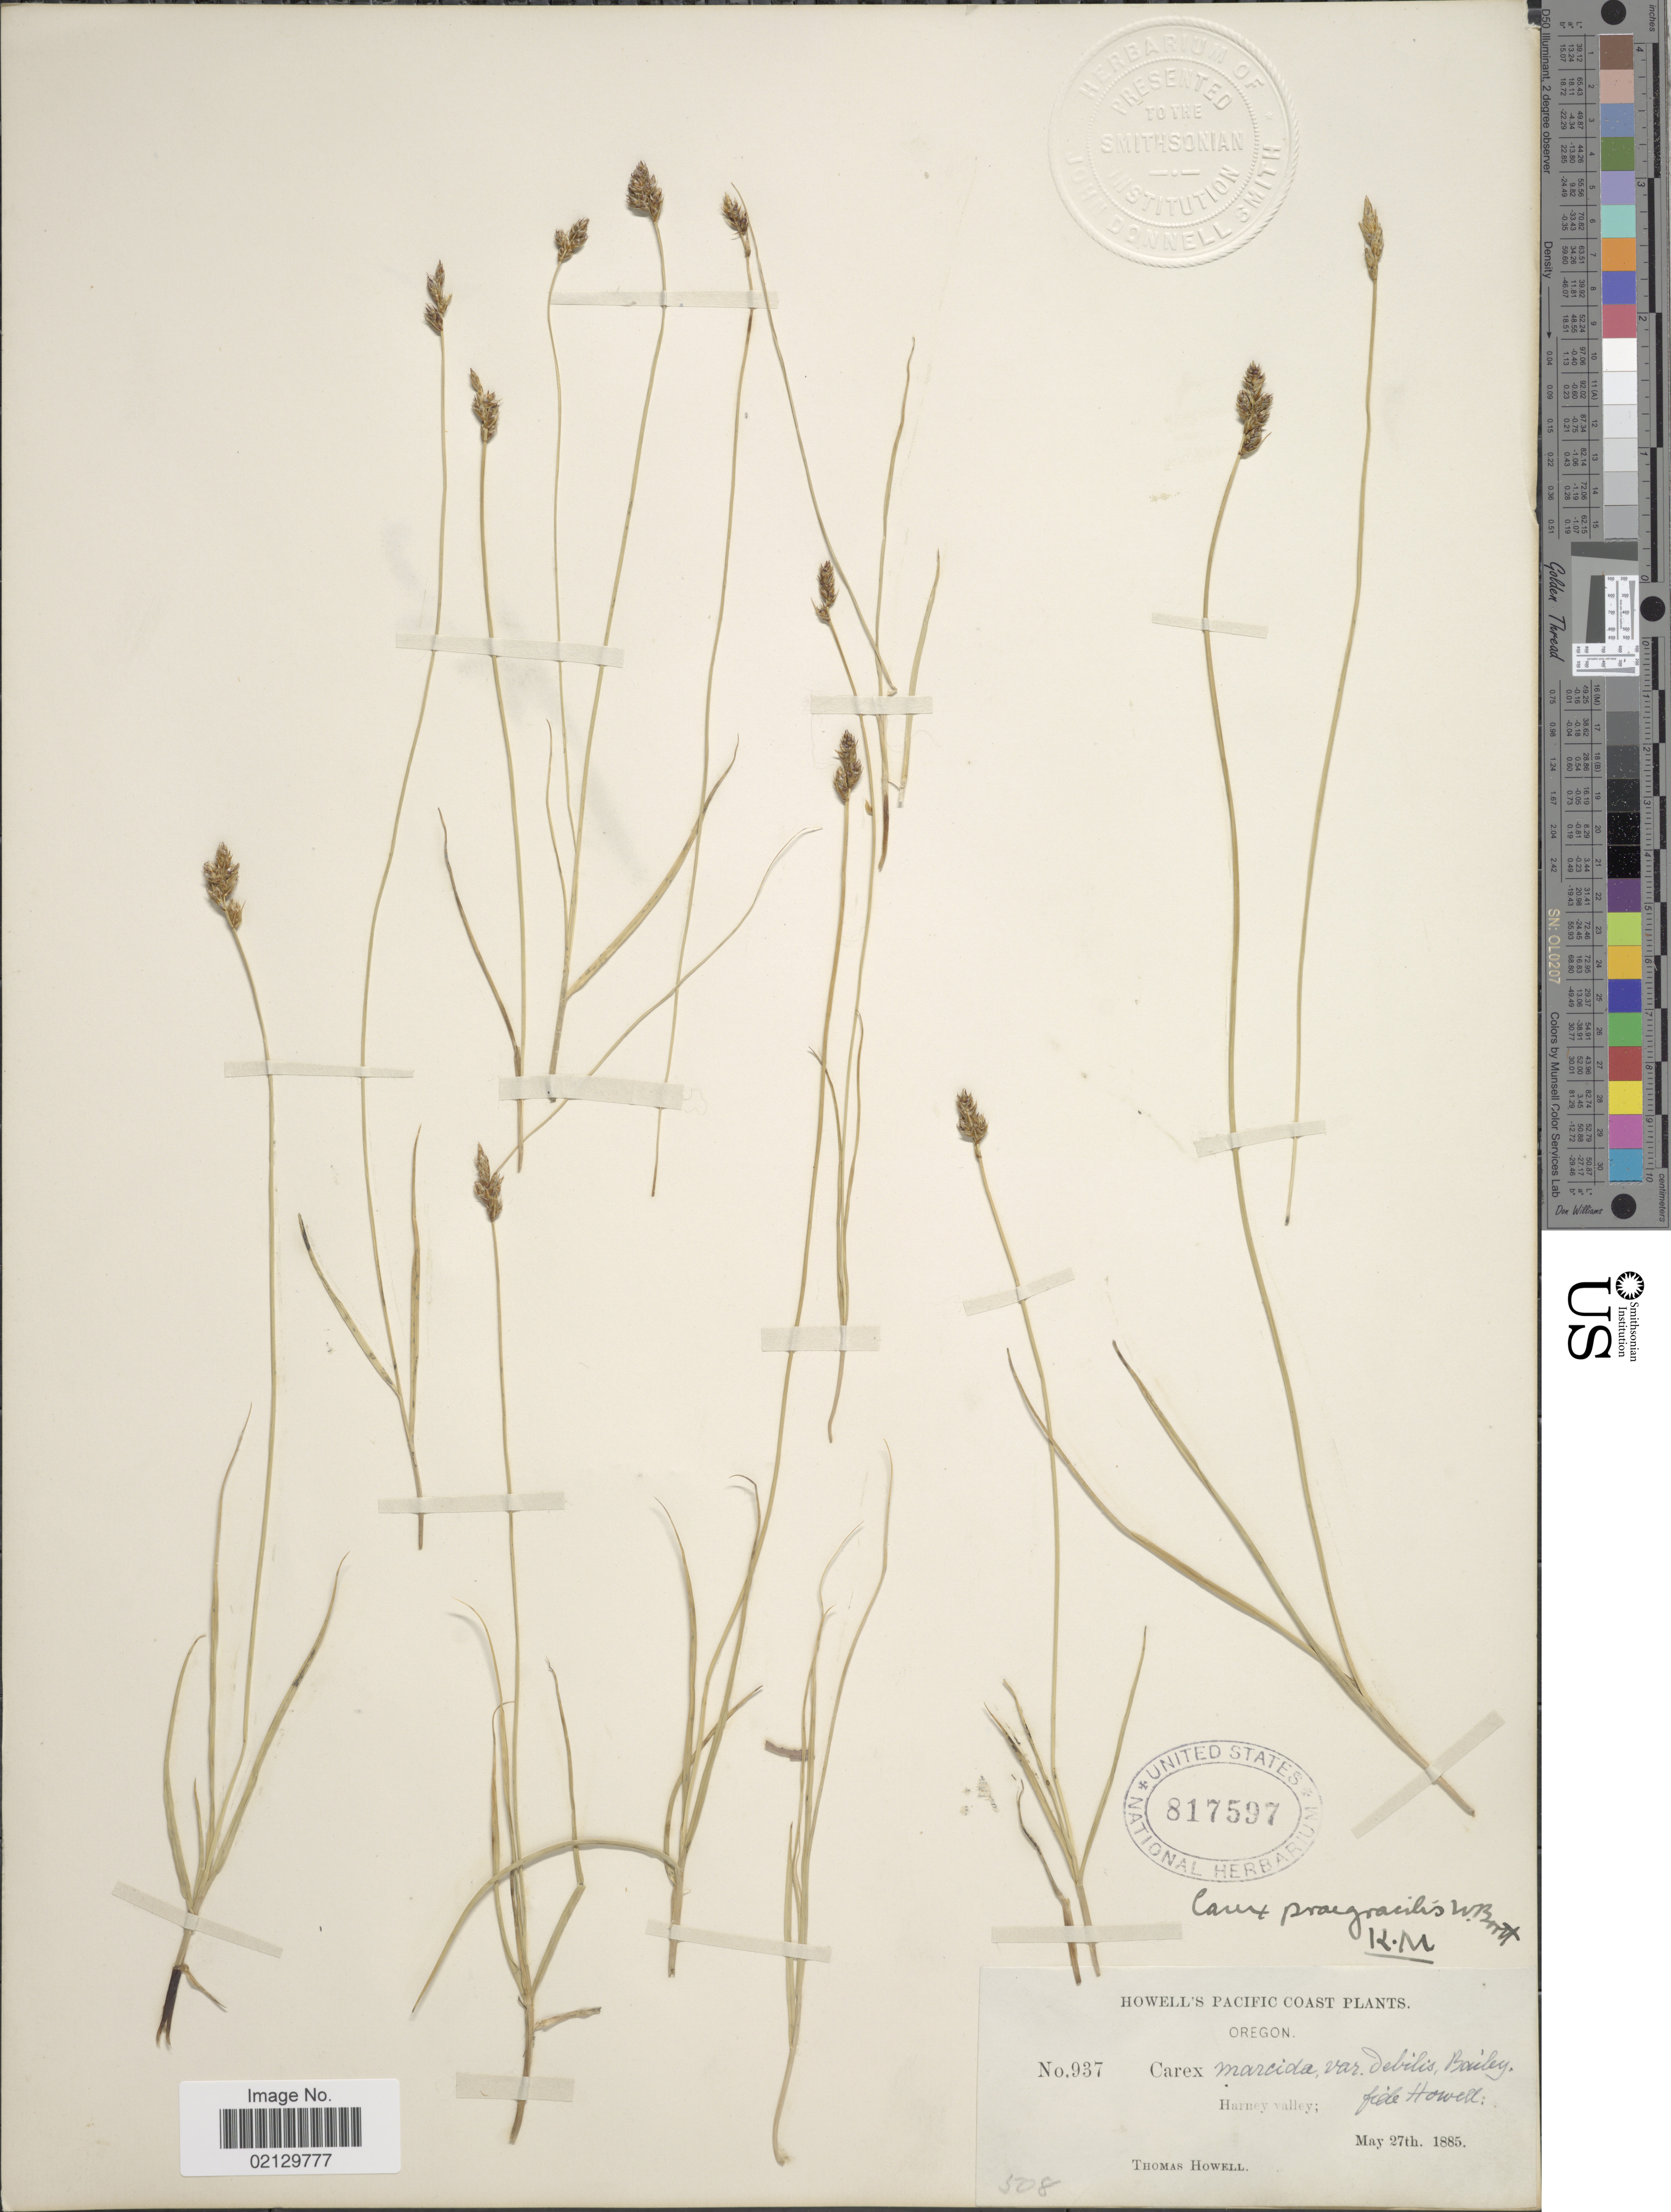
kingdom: Plantae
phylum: Tracheophyta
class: Liliopsida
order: Poales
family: Cyperaceae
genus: Carex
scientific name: Carex praegracilis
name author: W. Boott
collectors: T. Howell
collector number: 937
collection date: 1885-05-27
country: United States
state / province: Oregon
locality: Harney valley. Pacific Coast.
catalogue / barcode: US 817597